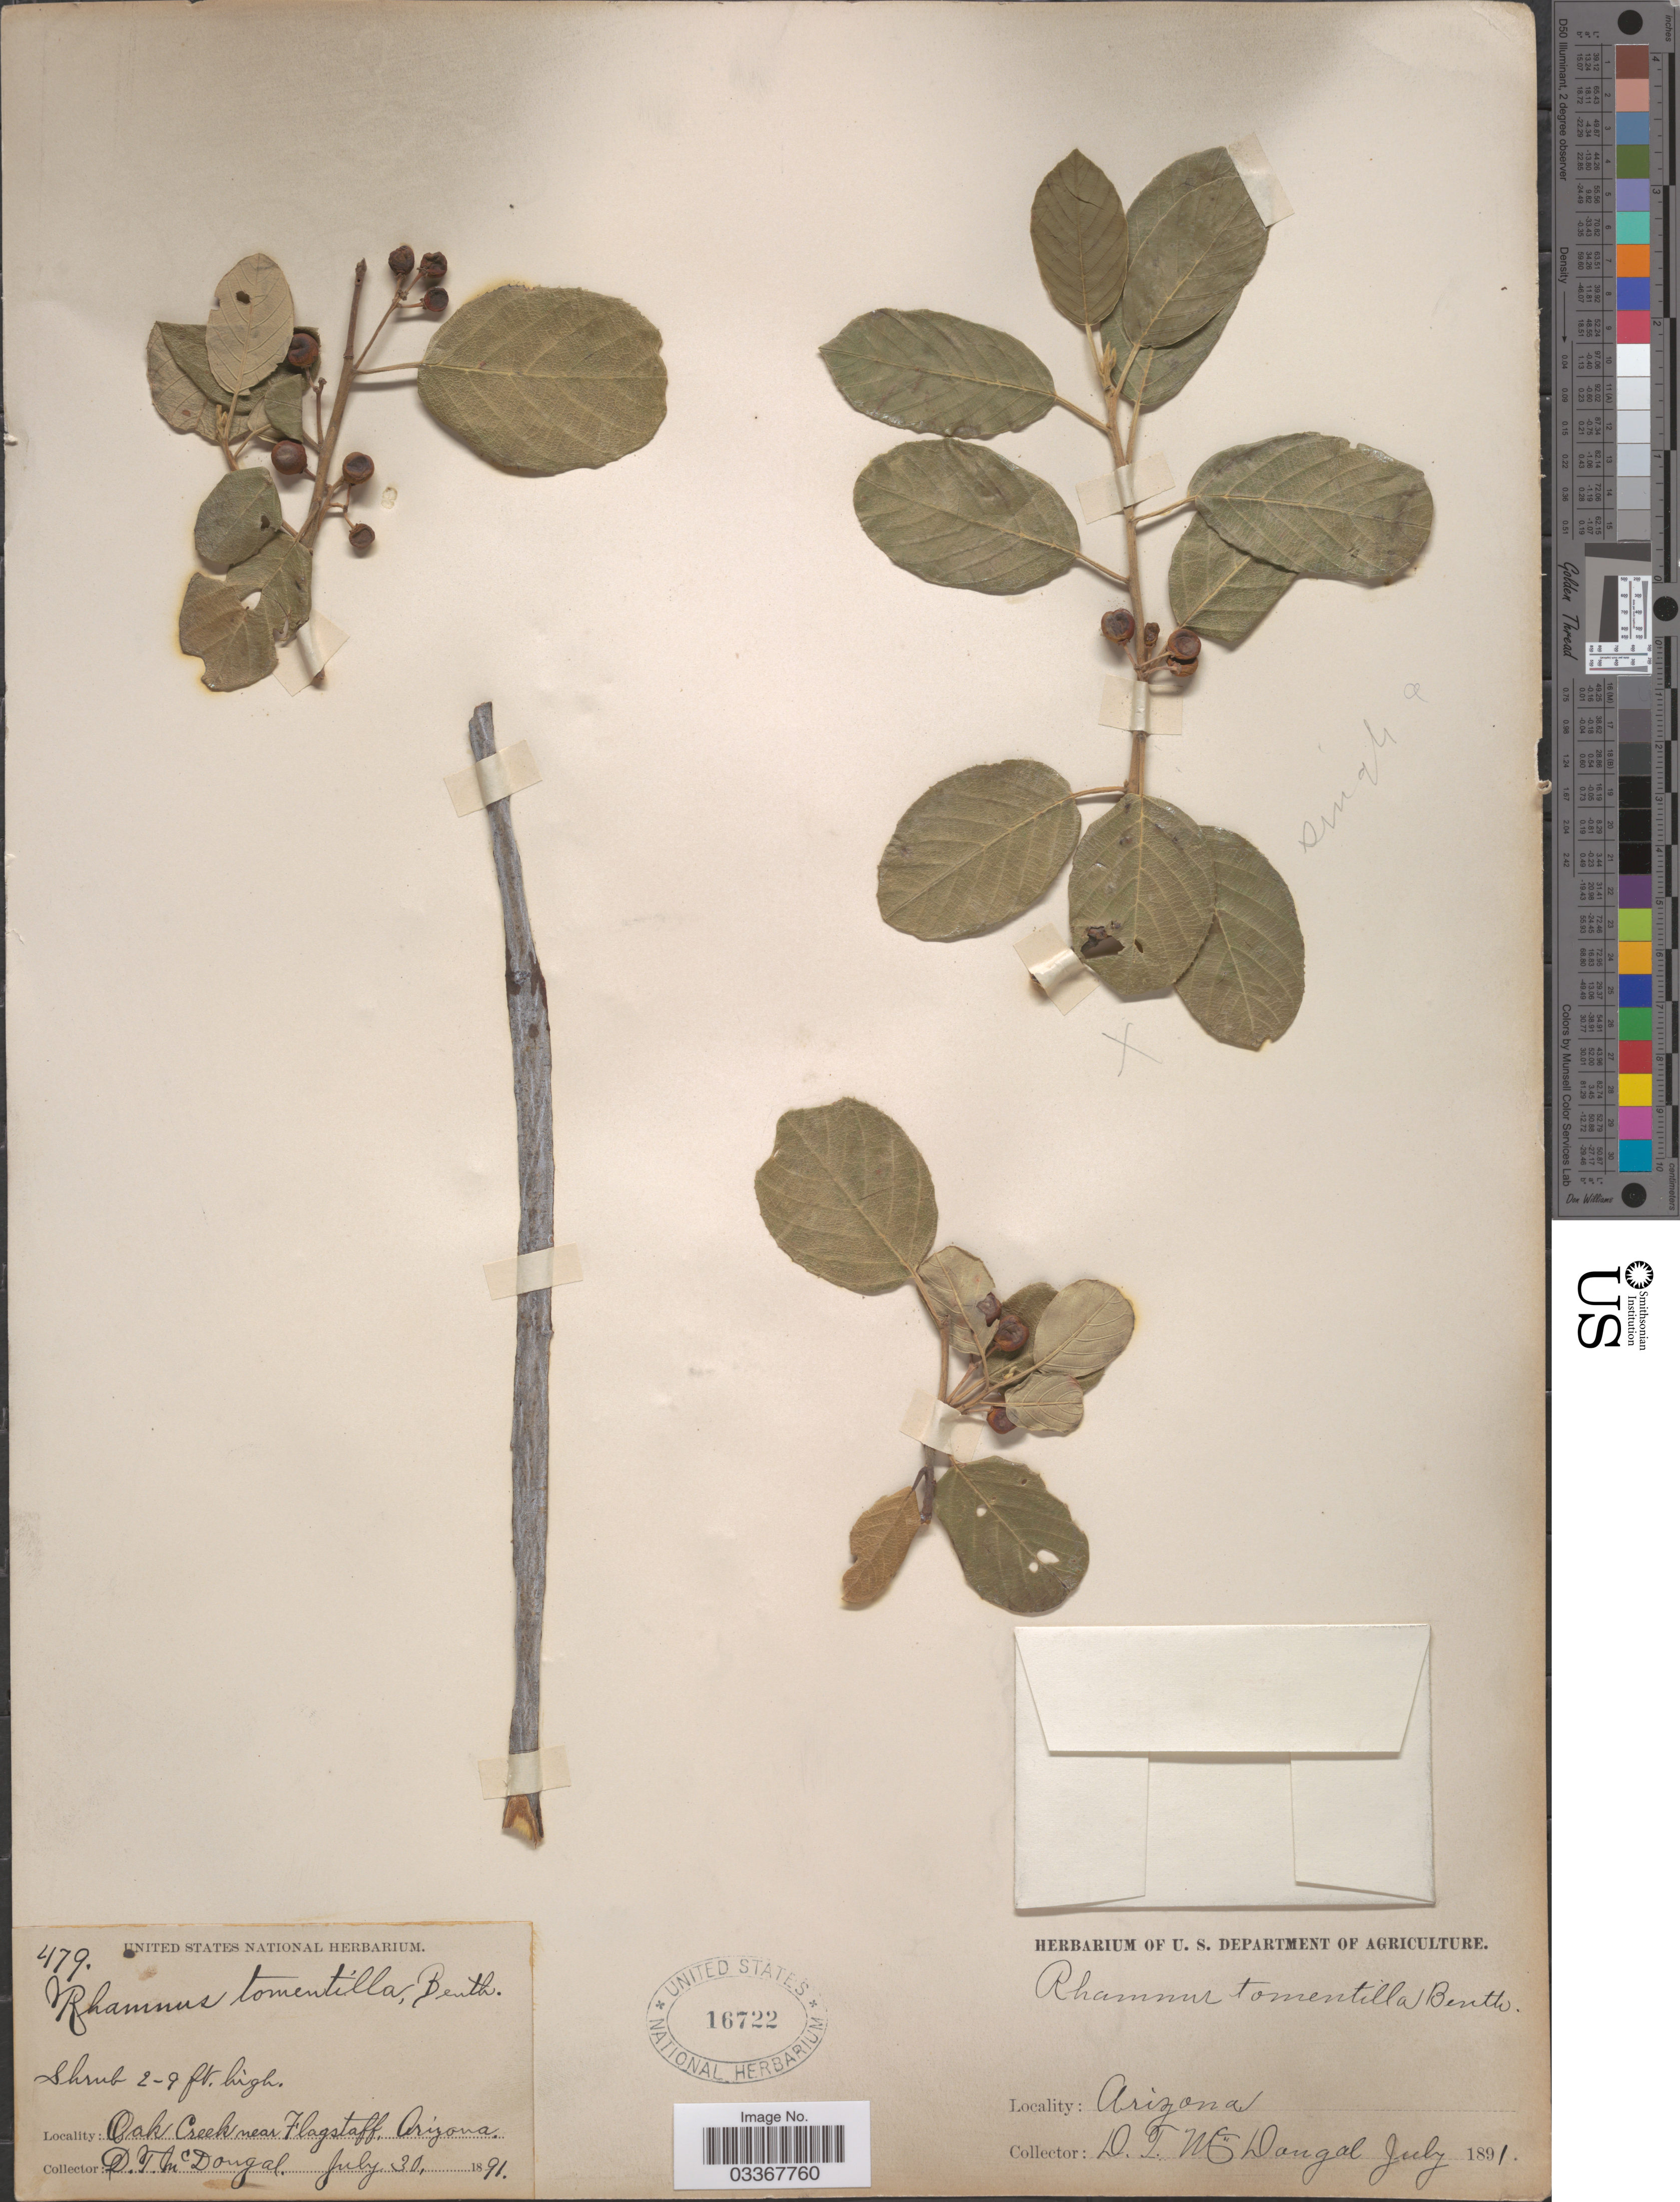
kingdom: Plantae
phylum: Tracheophyta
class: Magnoliopsida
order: Rosales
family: Rhamnaceae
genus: Frangula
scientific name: Frangula californica subsp. ursina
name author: (Greene) Kartesz & Gandhi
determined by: Strong, Mark T., (BOT), Smithsonian Institution - National Museum of Natural History (UNITED STATES)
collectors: D. McDougal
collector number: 479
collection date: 1891-07-30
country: United States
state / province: Arizona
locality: Oak Creek near Flagstaff.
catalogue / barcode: US 16722